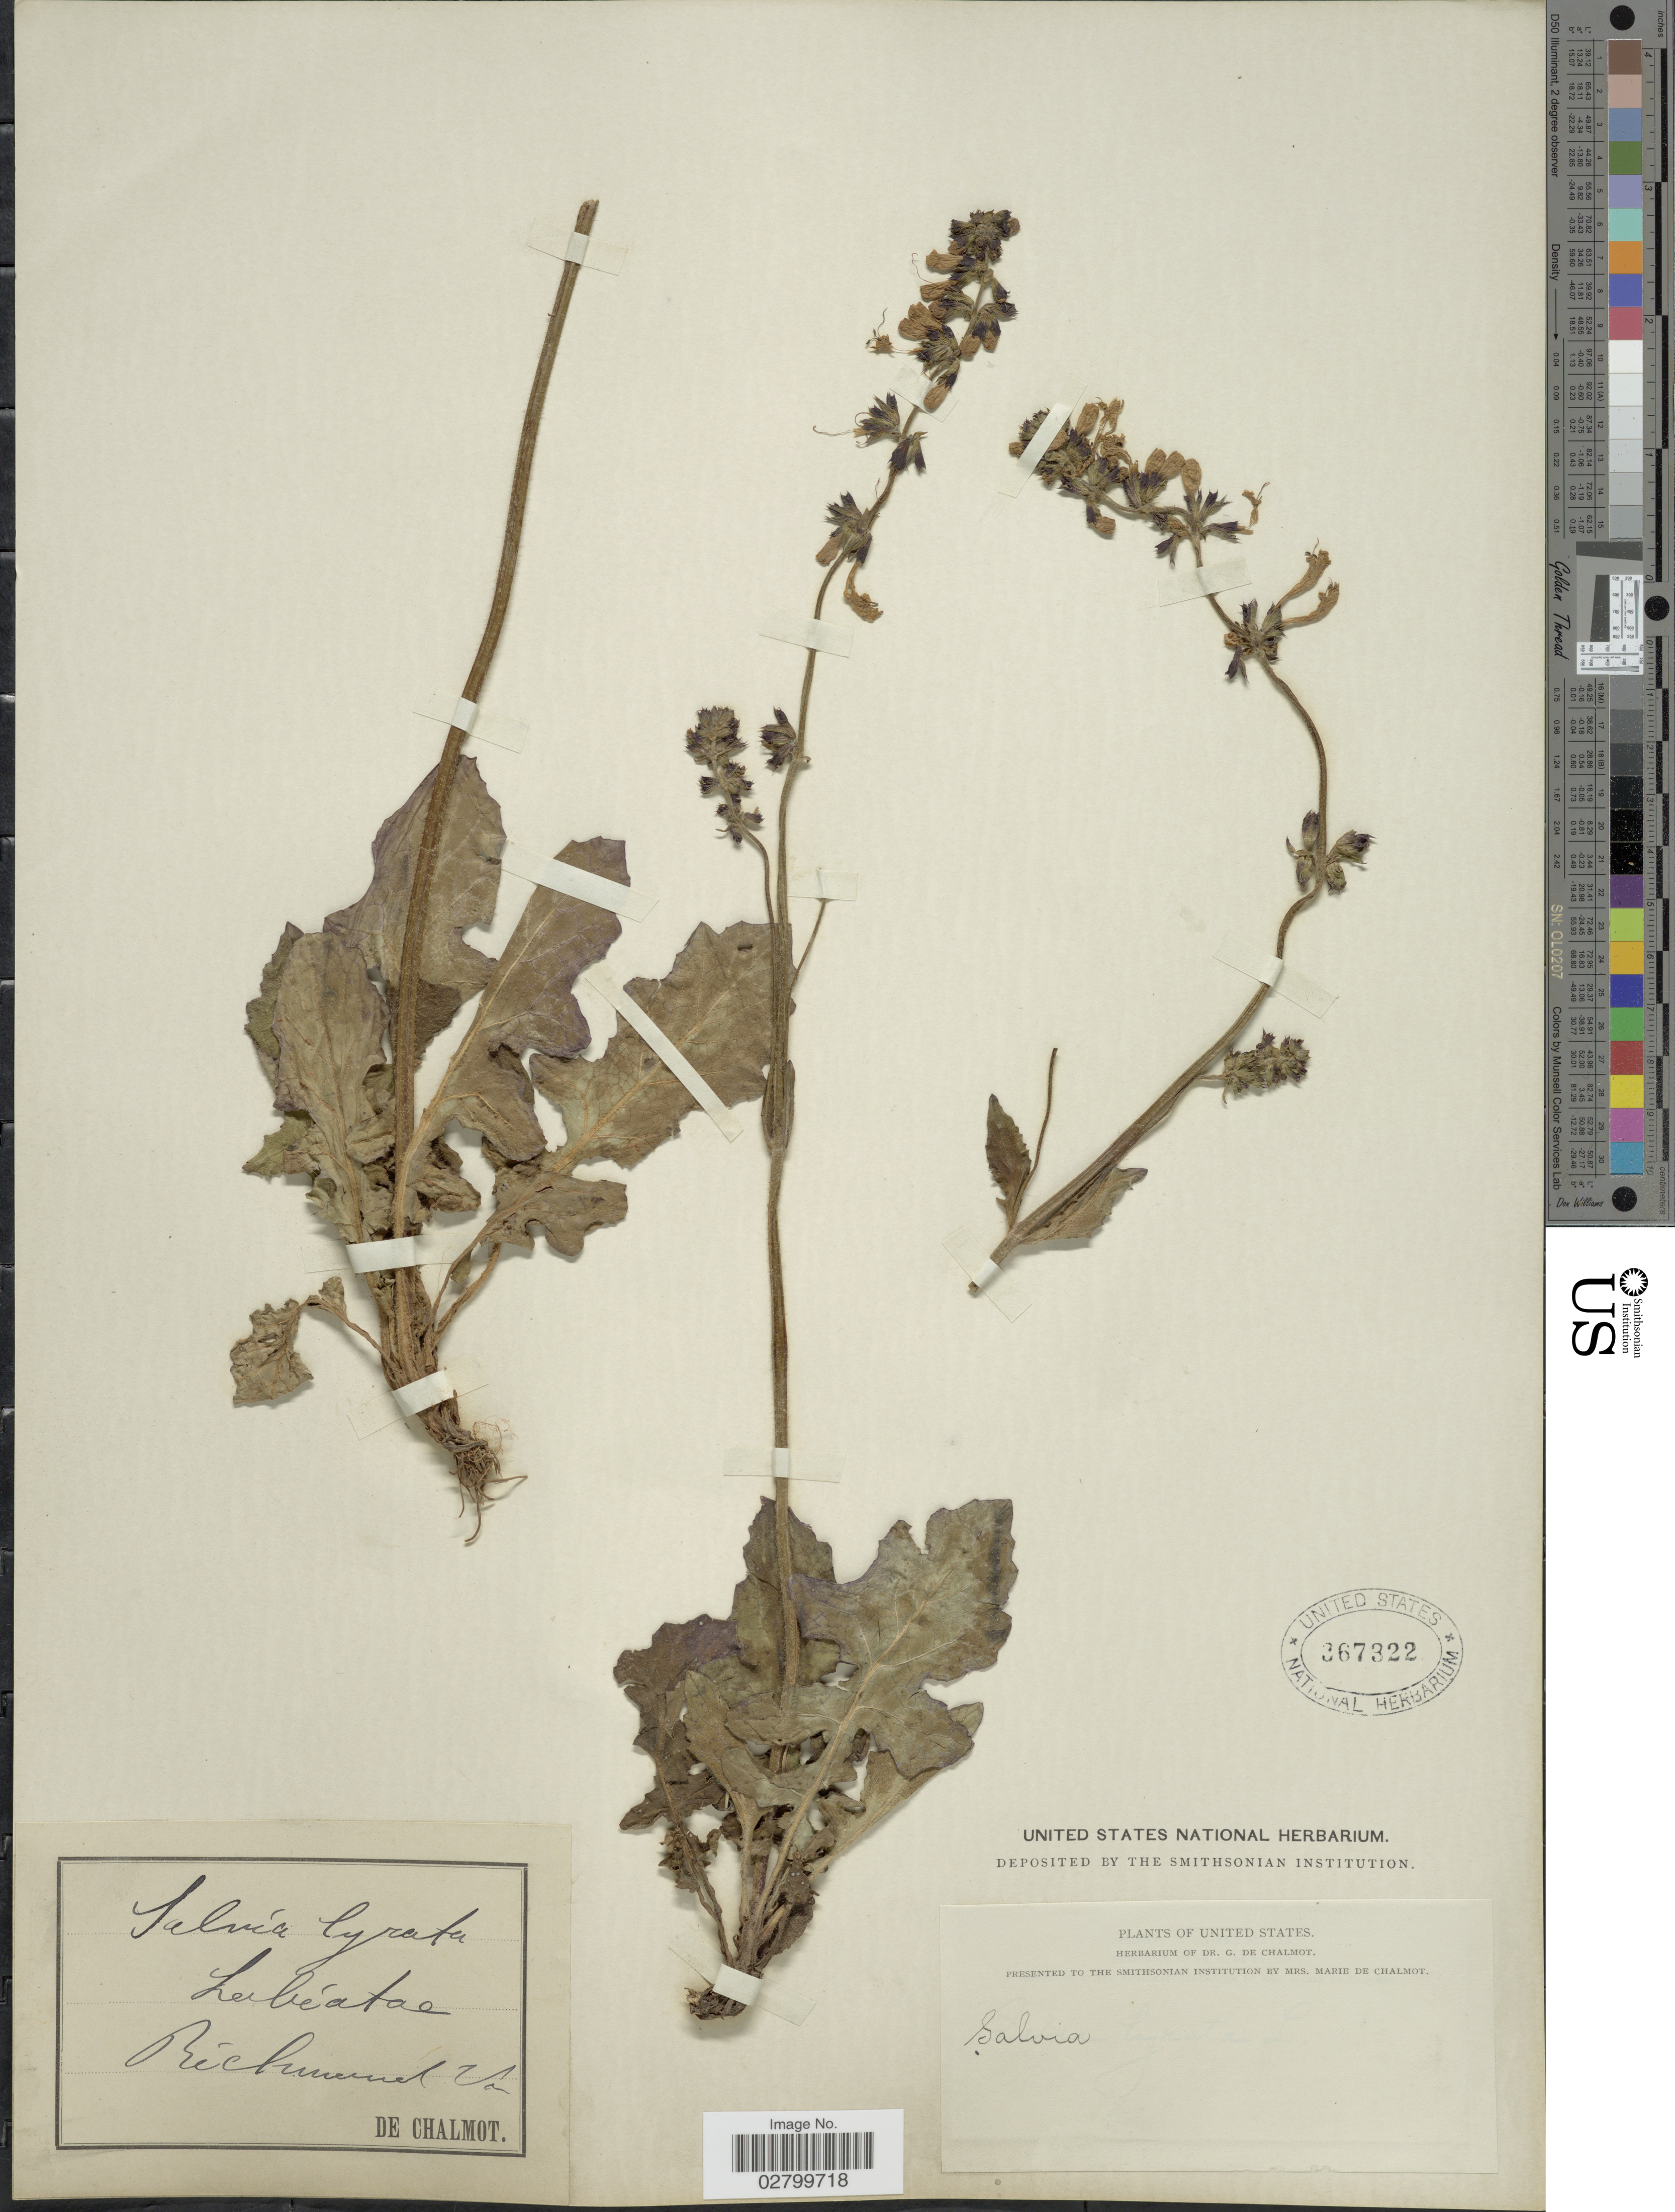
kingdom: Plantae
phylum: Tracheophyta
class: Magnoliopsida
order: Lamiales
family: Lamiaceae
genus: Salvia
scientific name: Salvia lyrata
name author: L.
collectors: G. de Chalmot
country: United States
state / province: Virginia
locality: Richmond, Va.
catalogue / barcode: US 367322